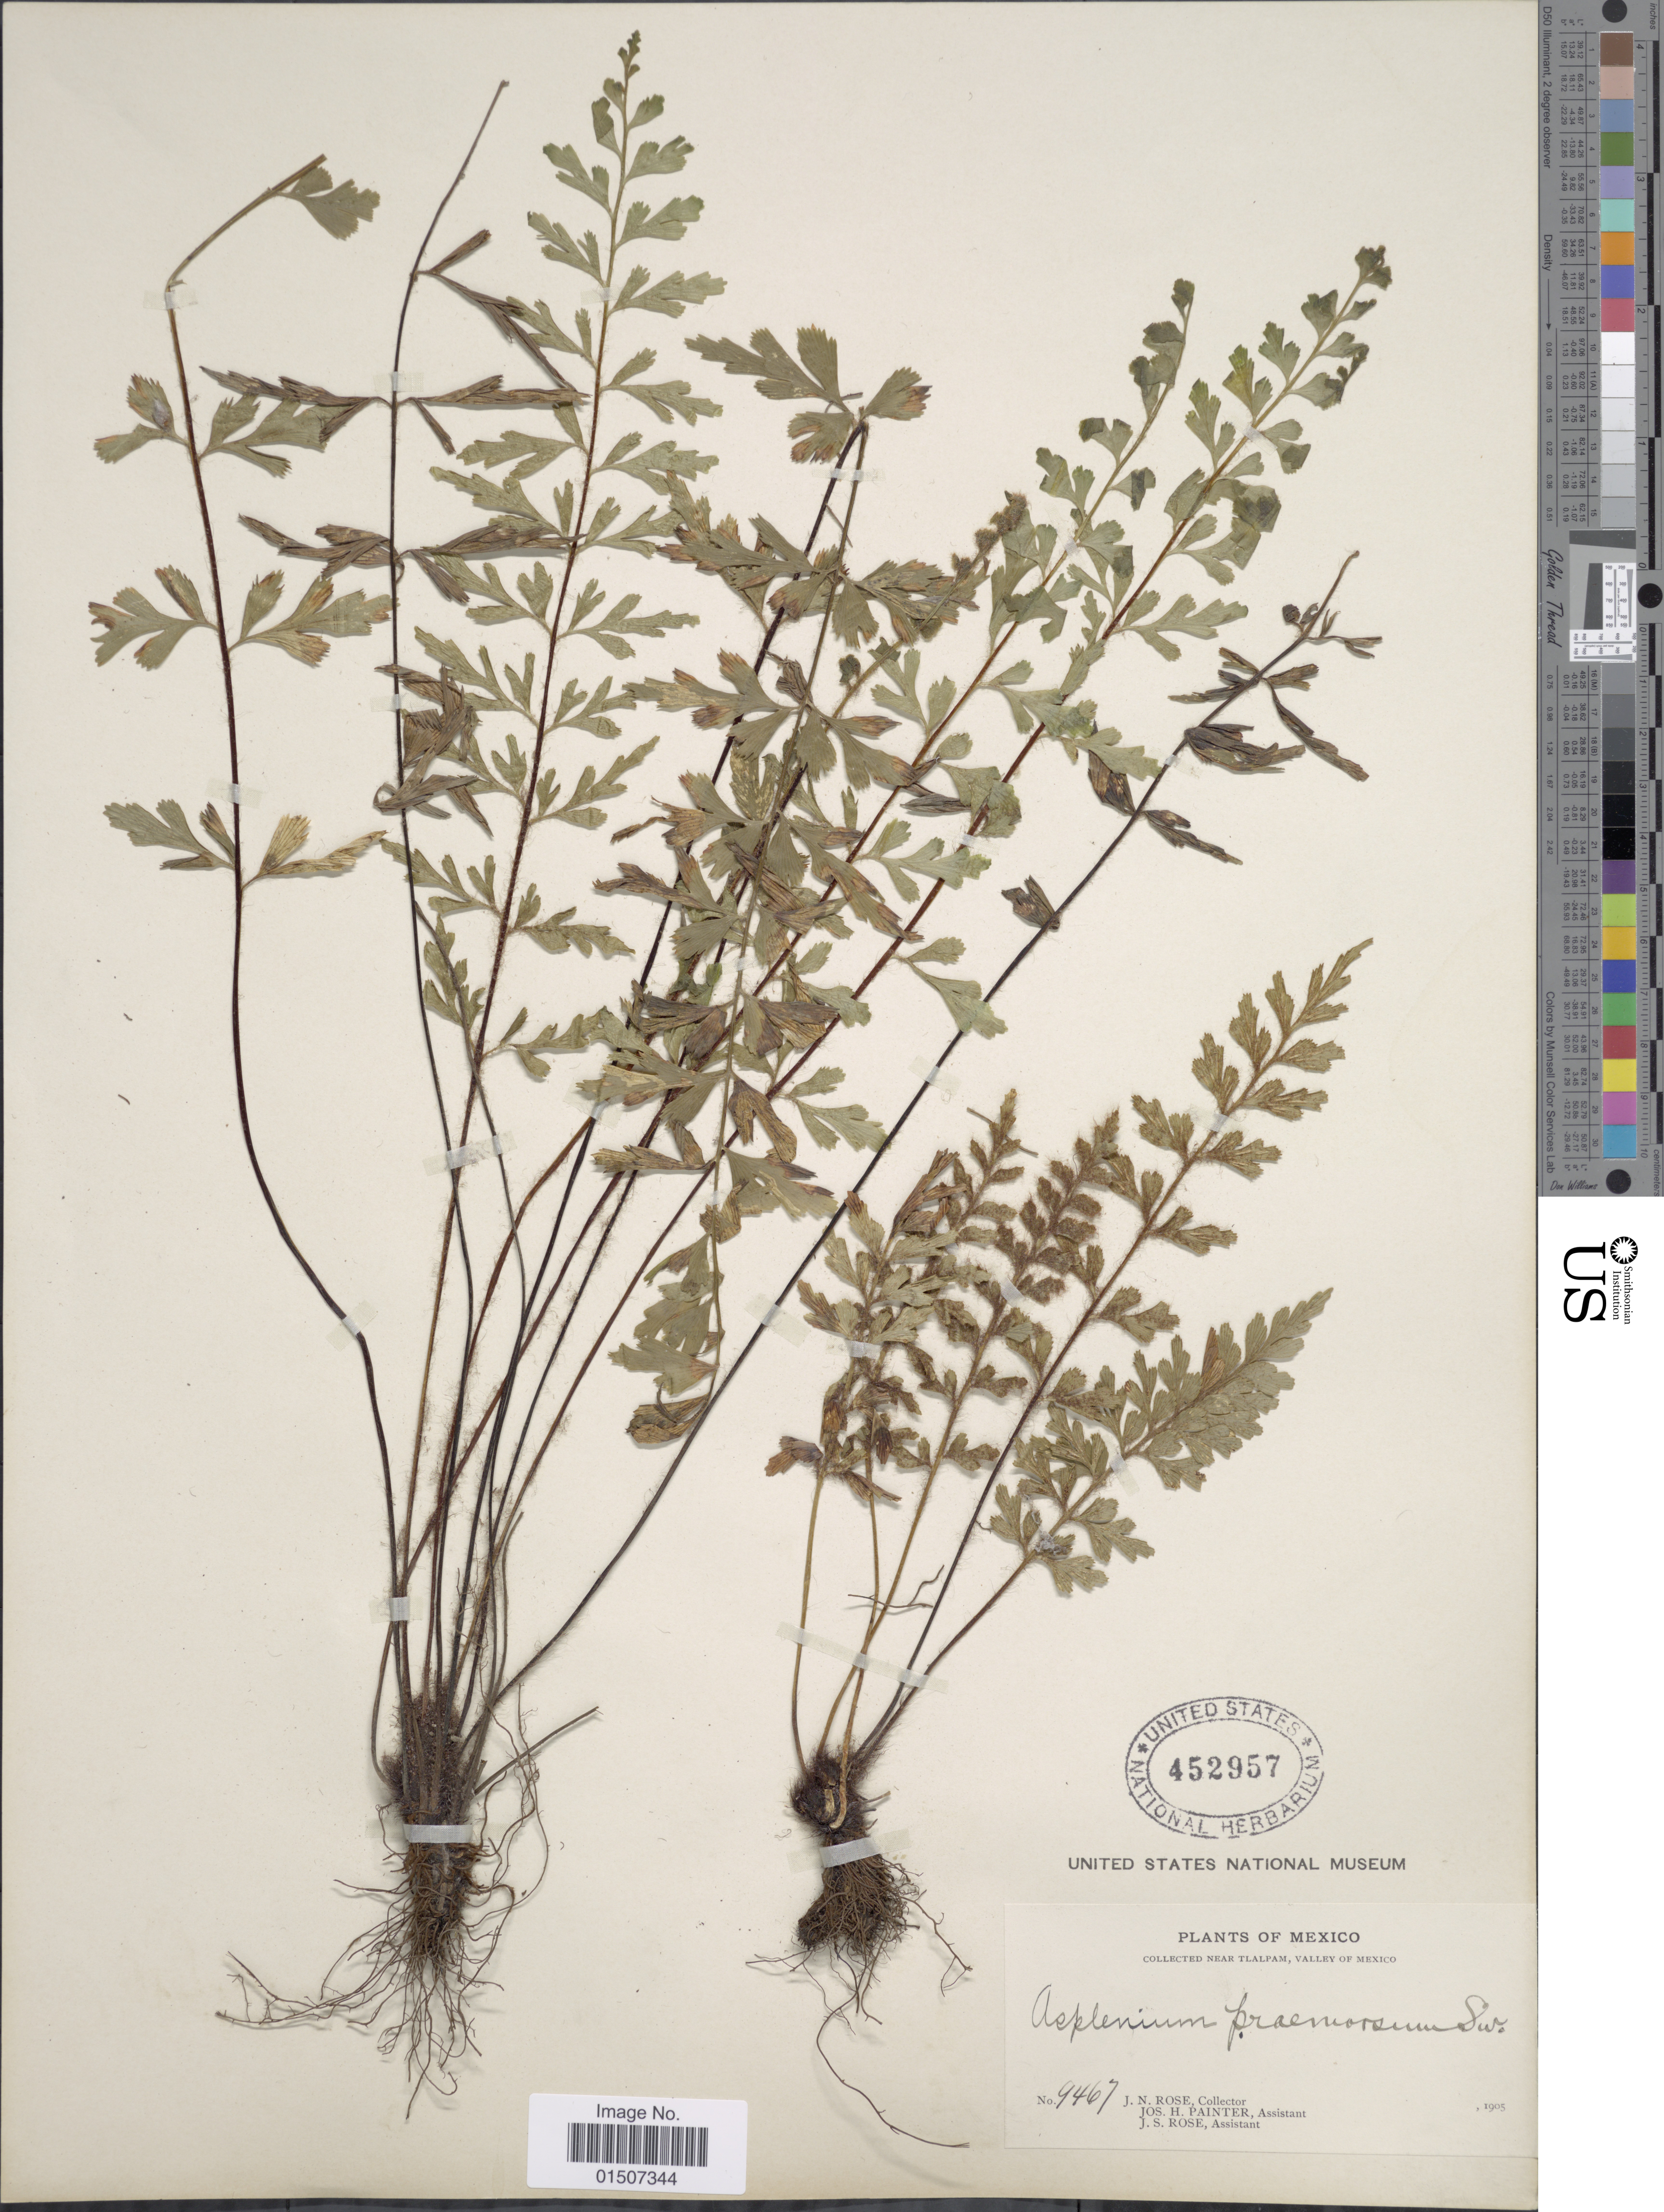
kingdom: Plantae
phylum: Tracheophyta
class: Polypodiopsida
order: Polypodiales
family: Aspleniaceae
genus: Asplenium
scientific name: Asplenium praemorsum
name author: Sw.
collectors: J. N. Rose, J. H. Painter & J. S. Rose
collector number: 9467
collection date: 1905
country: Mexico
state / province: México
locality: Near Tlalpam, Valley of Mexico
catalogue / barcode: US 452957